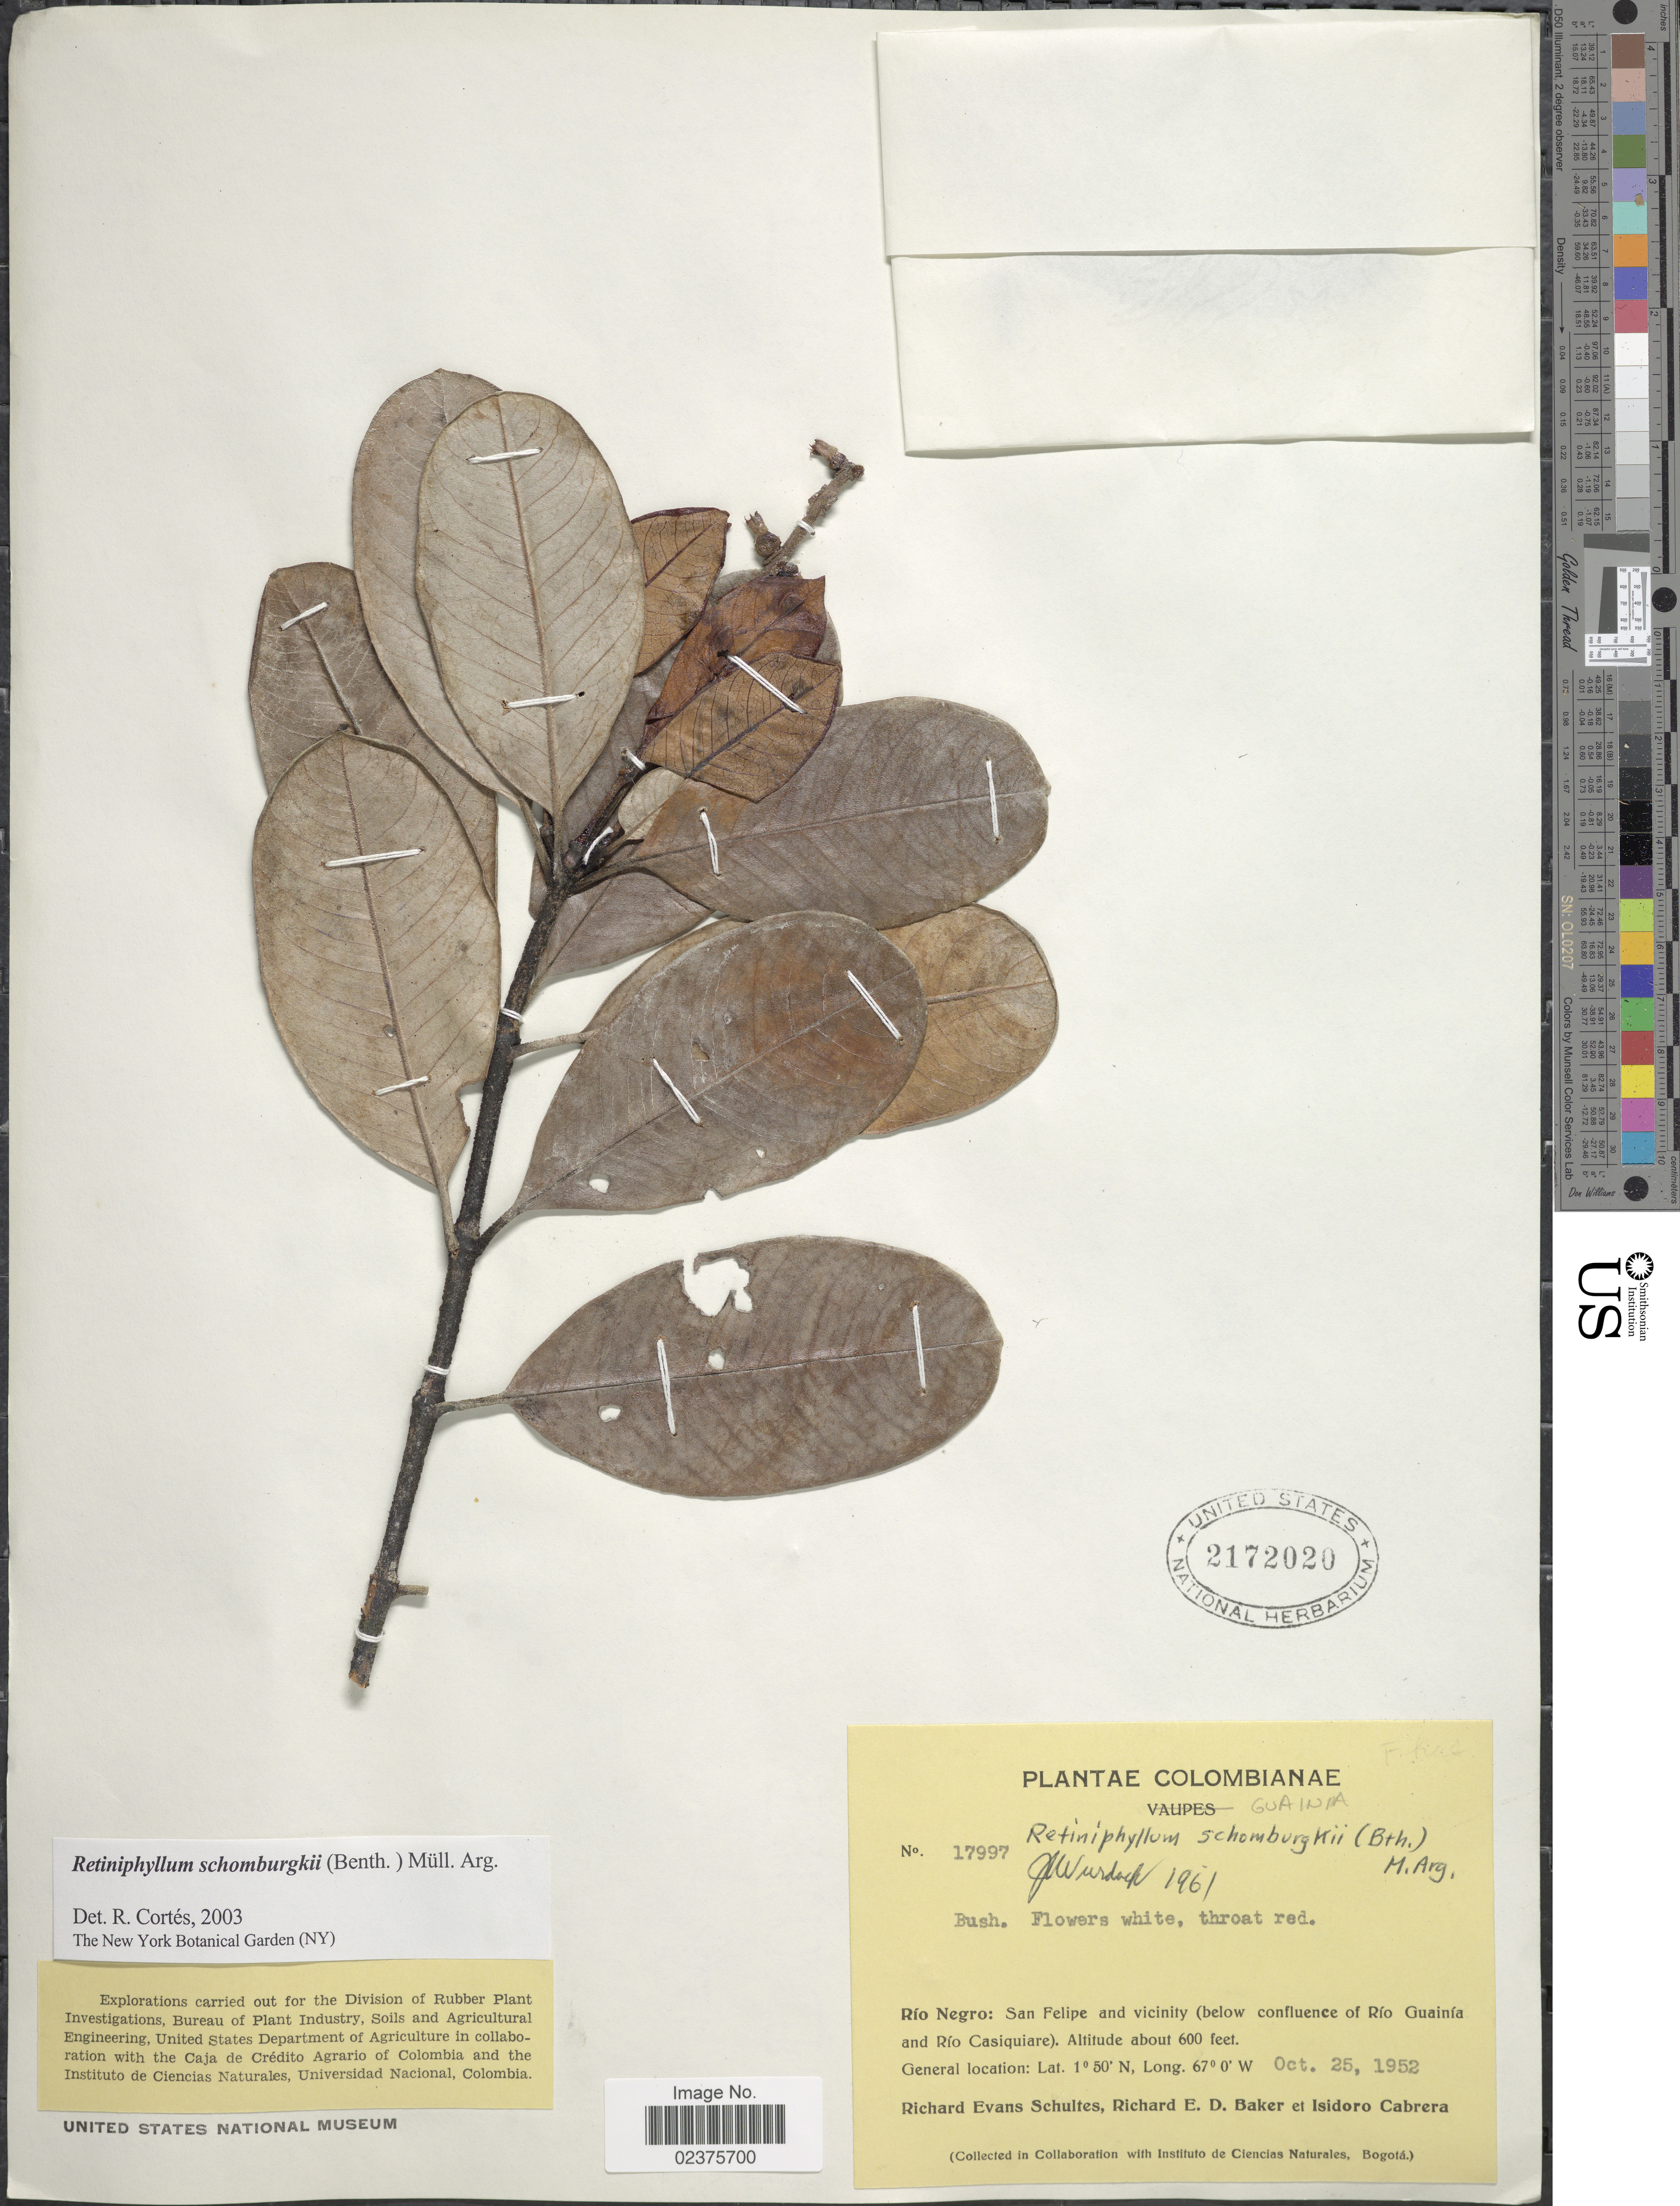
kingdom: Plantae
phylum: Tracheophyta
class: Magnoliopsida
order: Gentianales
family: Rubiaceae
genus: Retiniphyllum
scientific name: Retiniphyllum schomburgkii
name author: (Benth.) Müll. Arg.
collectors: R. E. Schultes, R. E. D. Baker & I. Cabrera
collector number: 17997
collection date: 1952-10-25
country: Colombia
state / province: Guainía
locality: Río Negro: San Felipe and vicinity (below confluence of Río Guainía and Río Casiquiare)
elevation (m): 183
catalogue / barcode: US 2172020